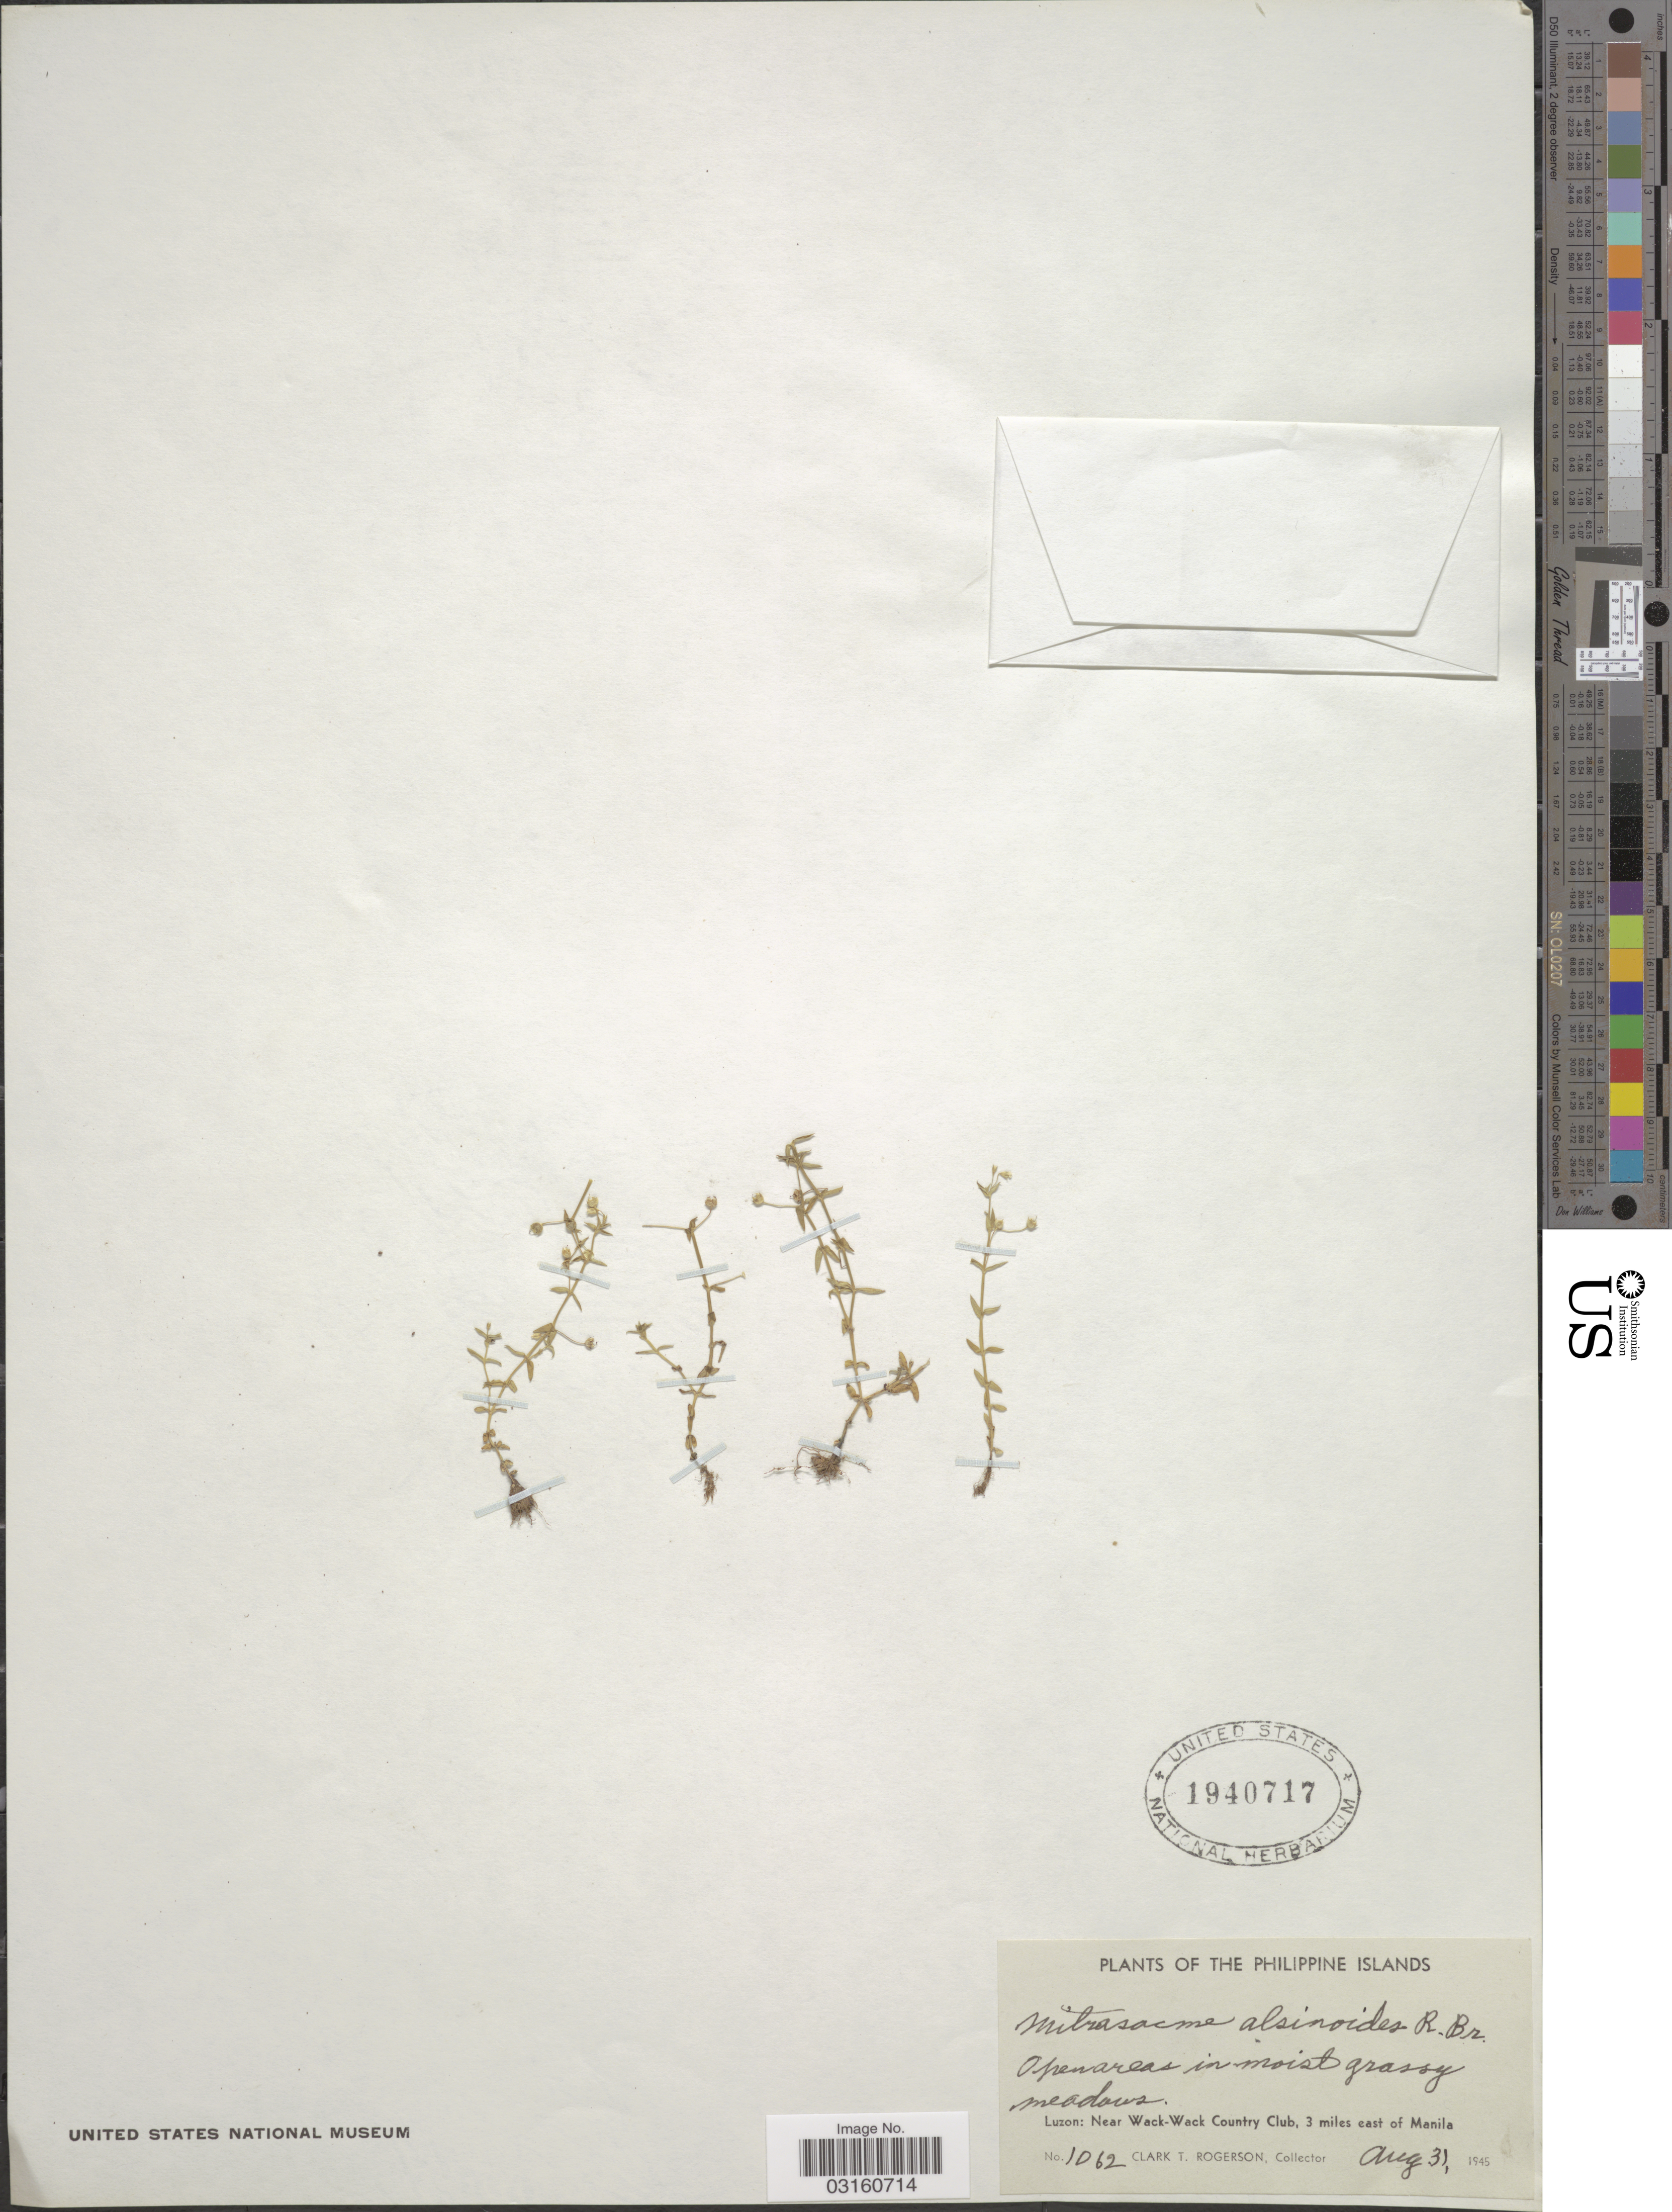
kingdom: Plantae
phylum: Tracheophyta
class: Magnoliopsida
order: Gentianales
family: Loganiaceae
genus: Mitrasacme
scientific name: Mitrasacme alsinoides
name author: R. Br.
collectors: C. Rogerson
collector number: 1062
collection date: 1945-08-31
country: Philippines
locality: Philippine Islands. Luzon: Near Wack-Wack Country Club, 3 miles east of Manila.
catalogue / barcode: US 1940717